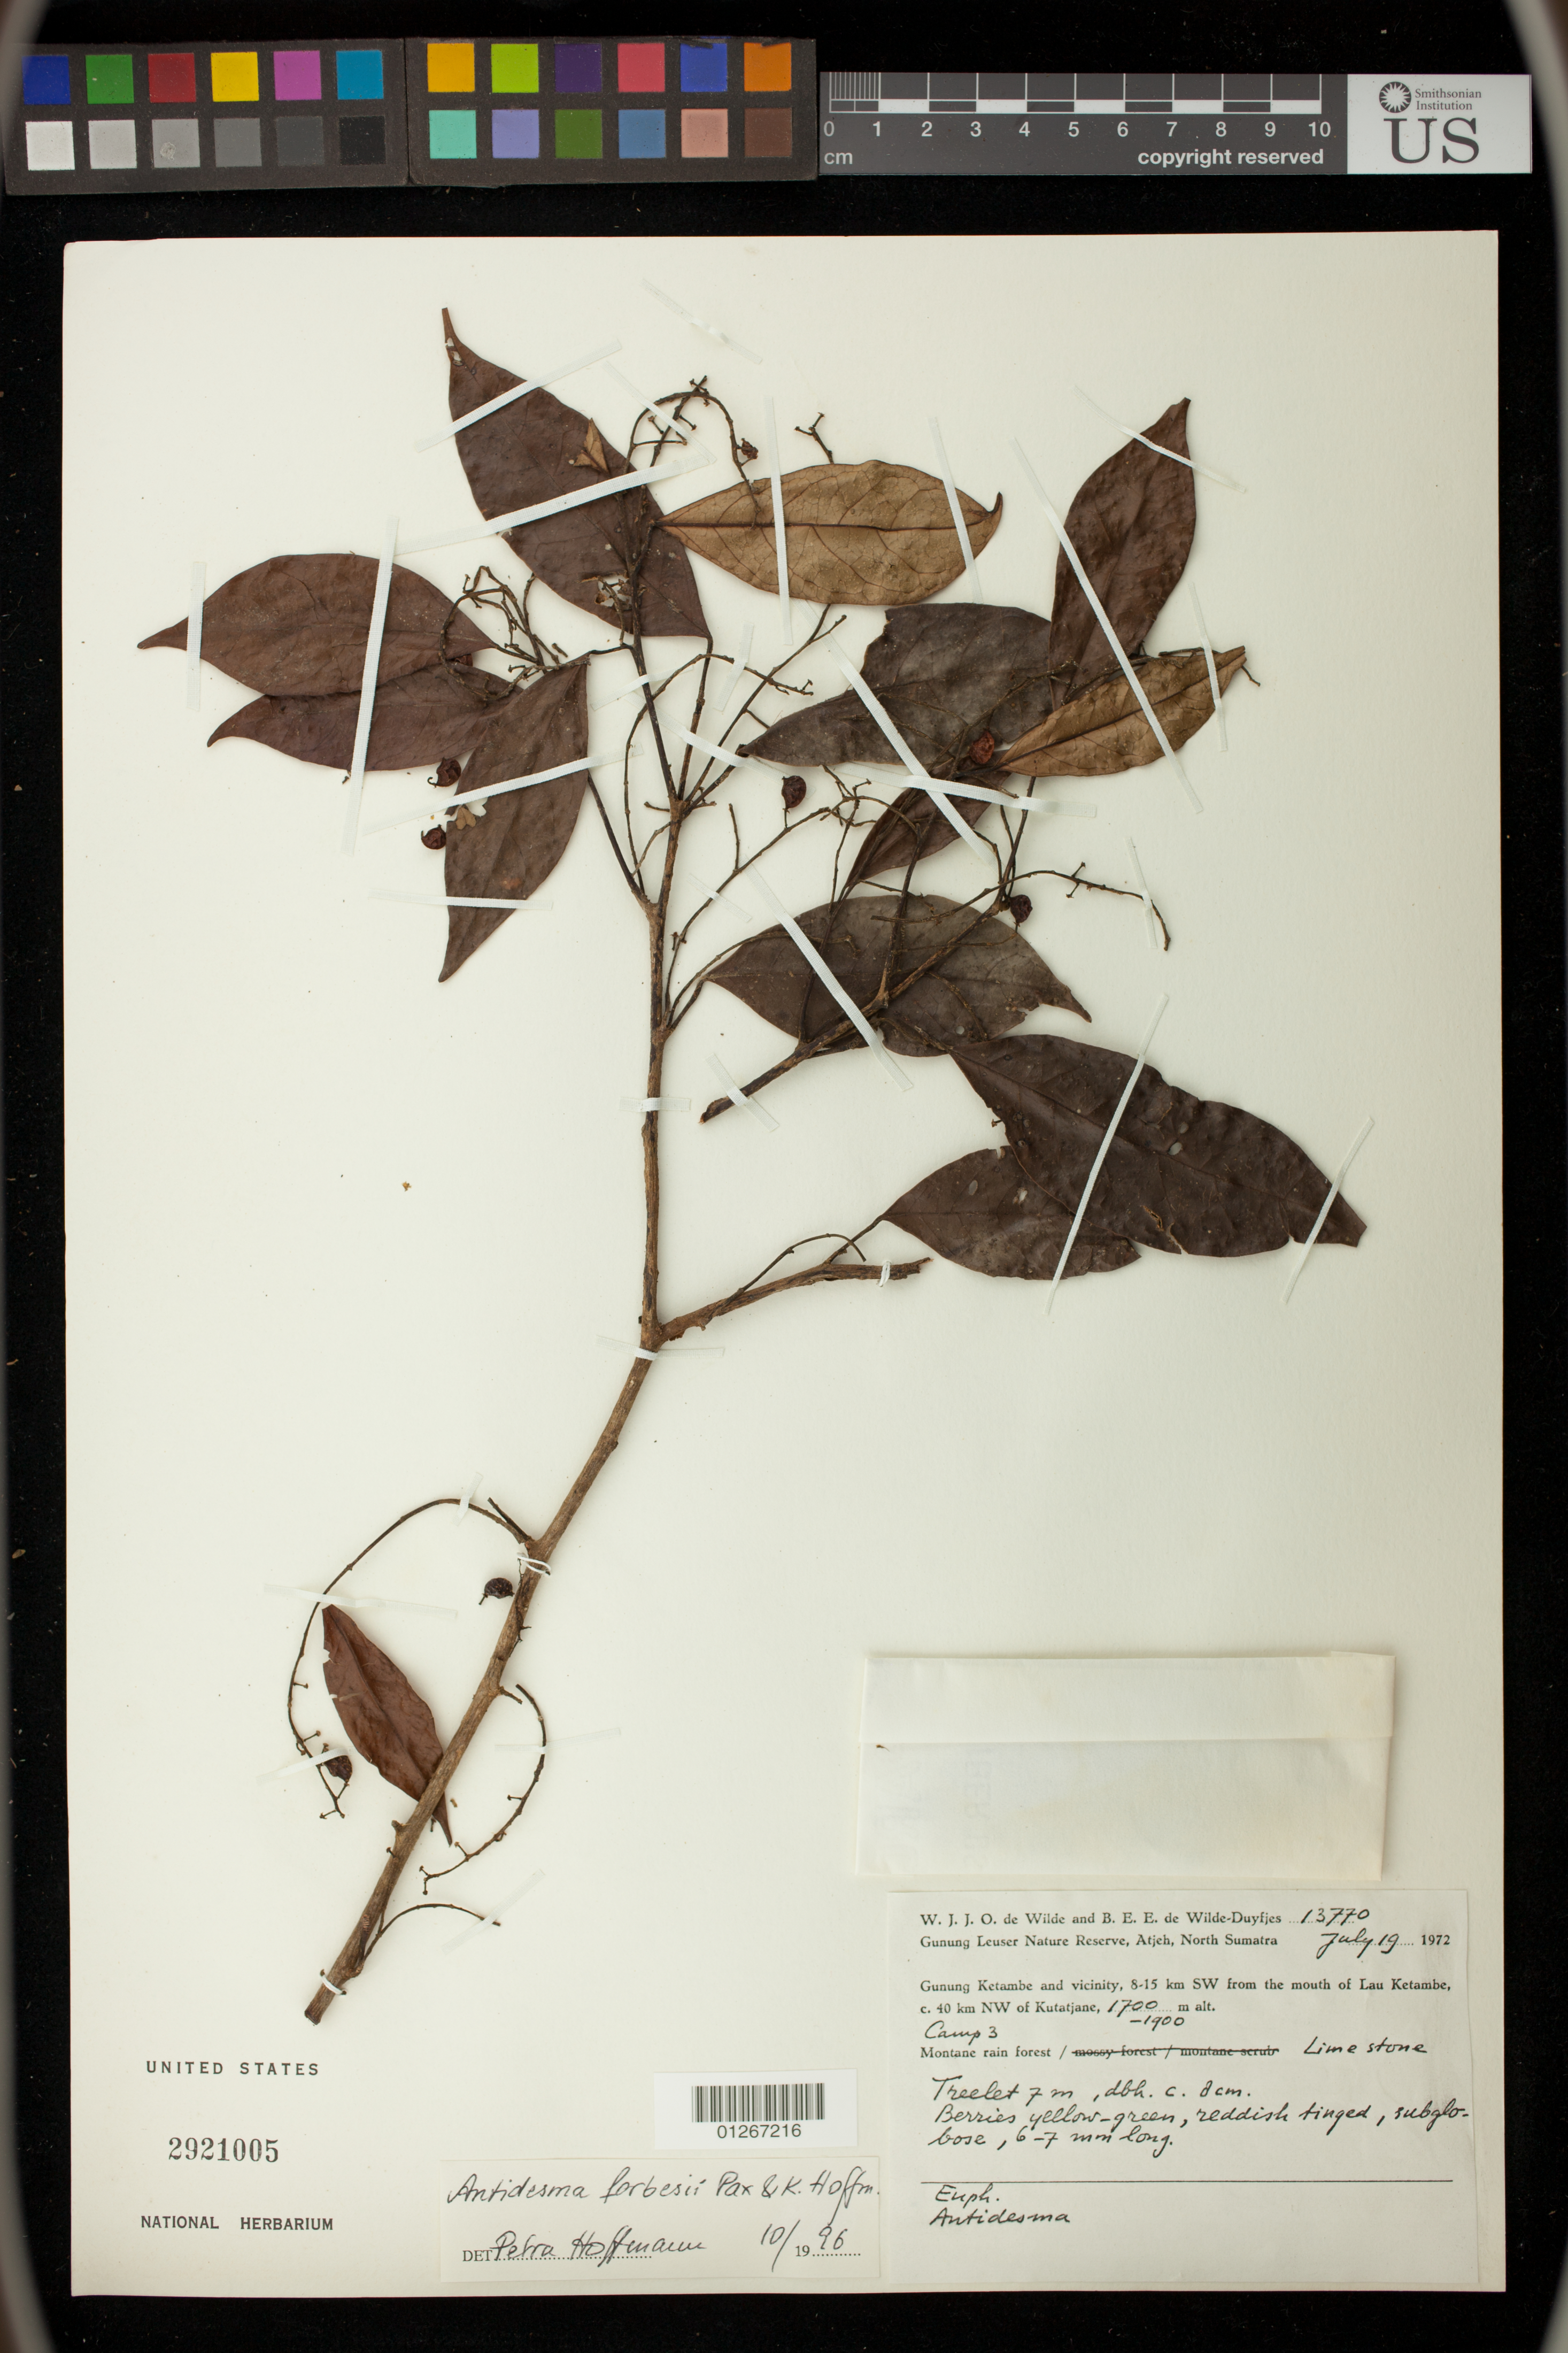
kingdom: Plantae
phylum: Tracheophyta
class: Magnoliopsida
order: Malpighiales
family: Phyllanthaceae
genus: Antidesma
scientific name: Antidesma forbesii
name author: Pax & K. Hoffm.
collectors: W. J. de Wilde & B. E. de Wilde-Duyfjes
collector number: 13770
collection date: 1972-07-19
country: Indonesia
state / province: Sumatra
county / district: Aceh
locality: Gunung Leuser Nature Reserve, Atjeh, North Sumatra.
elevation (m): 1700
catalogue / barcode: US 2921005